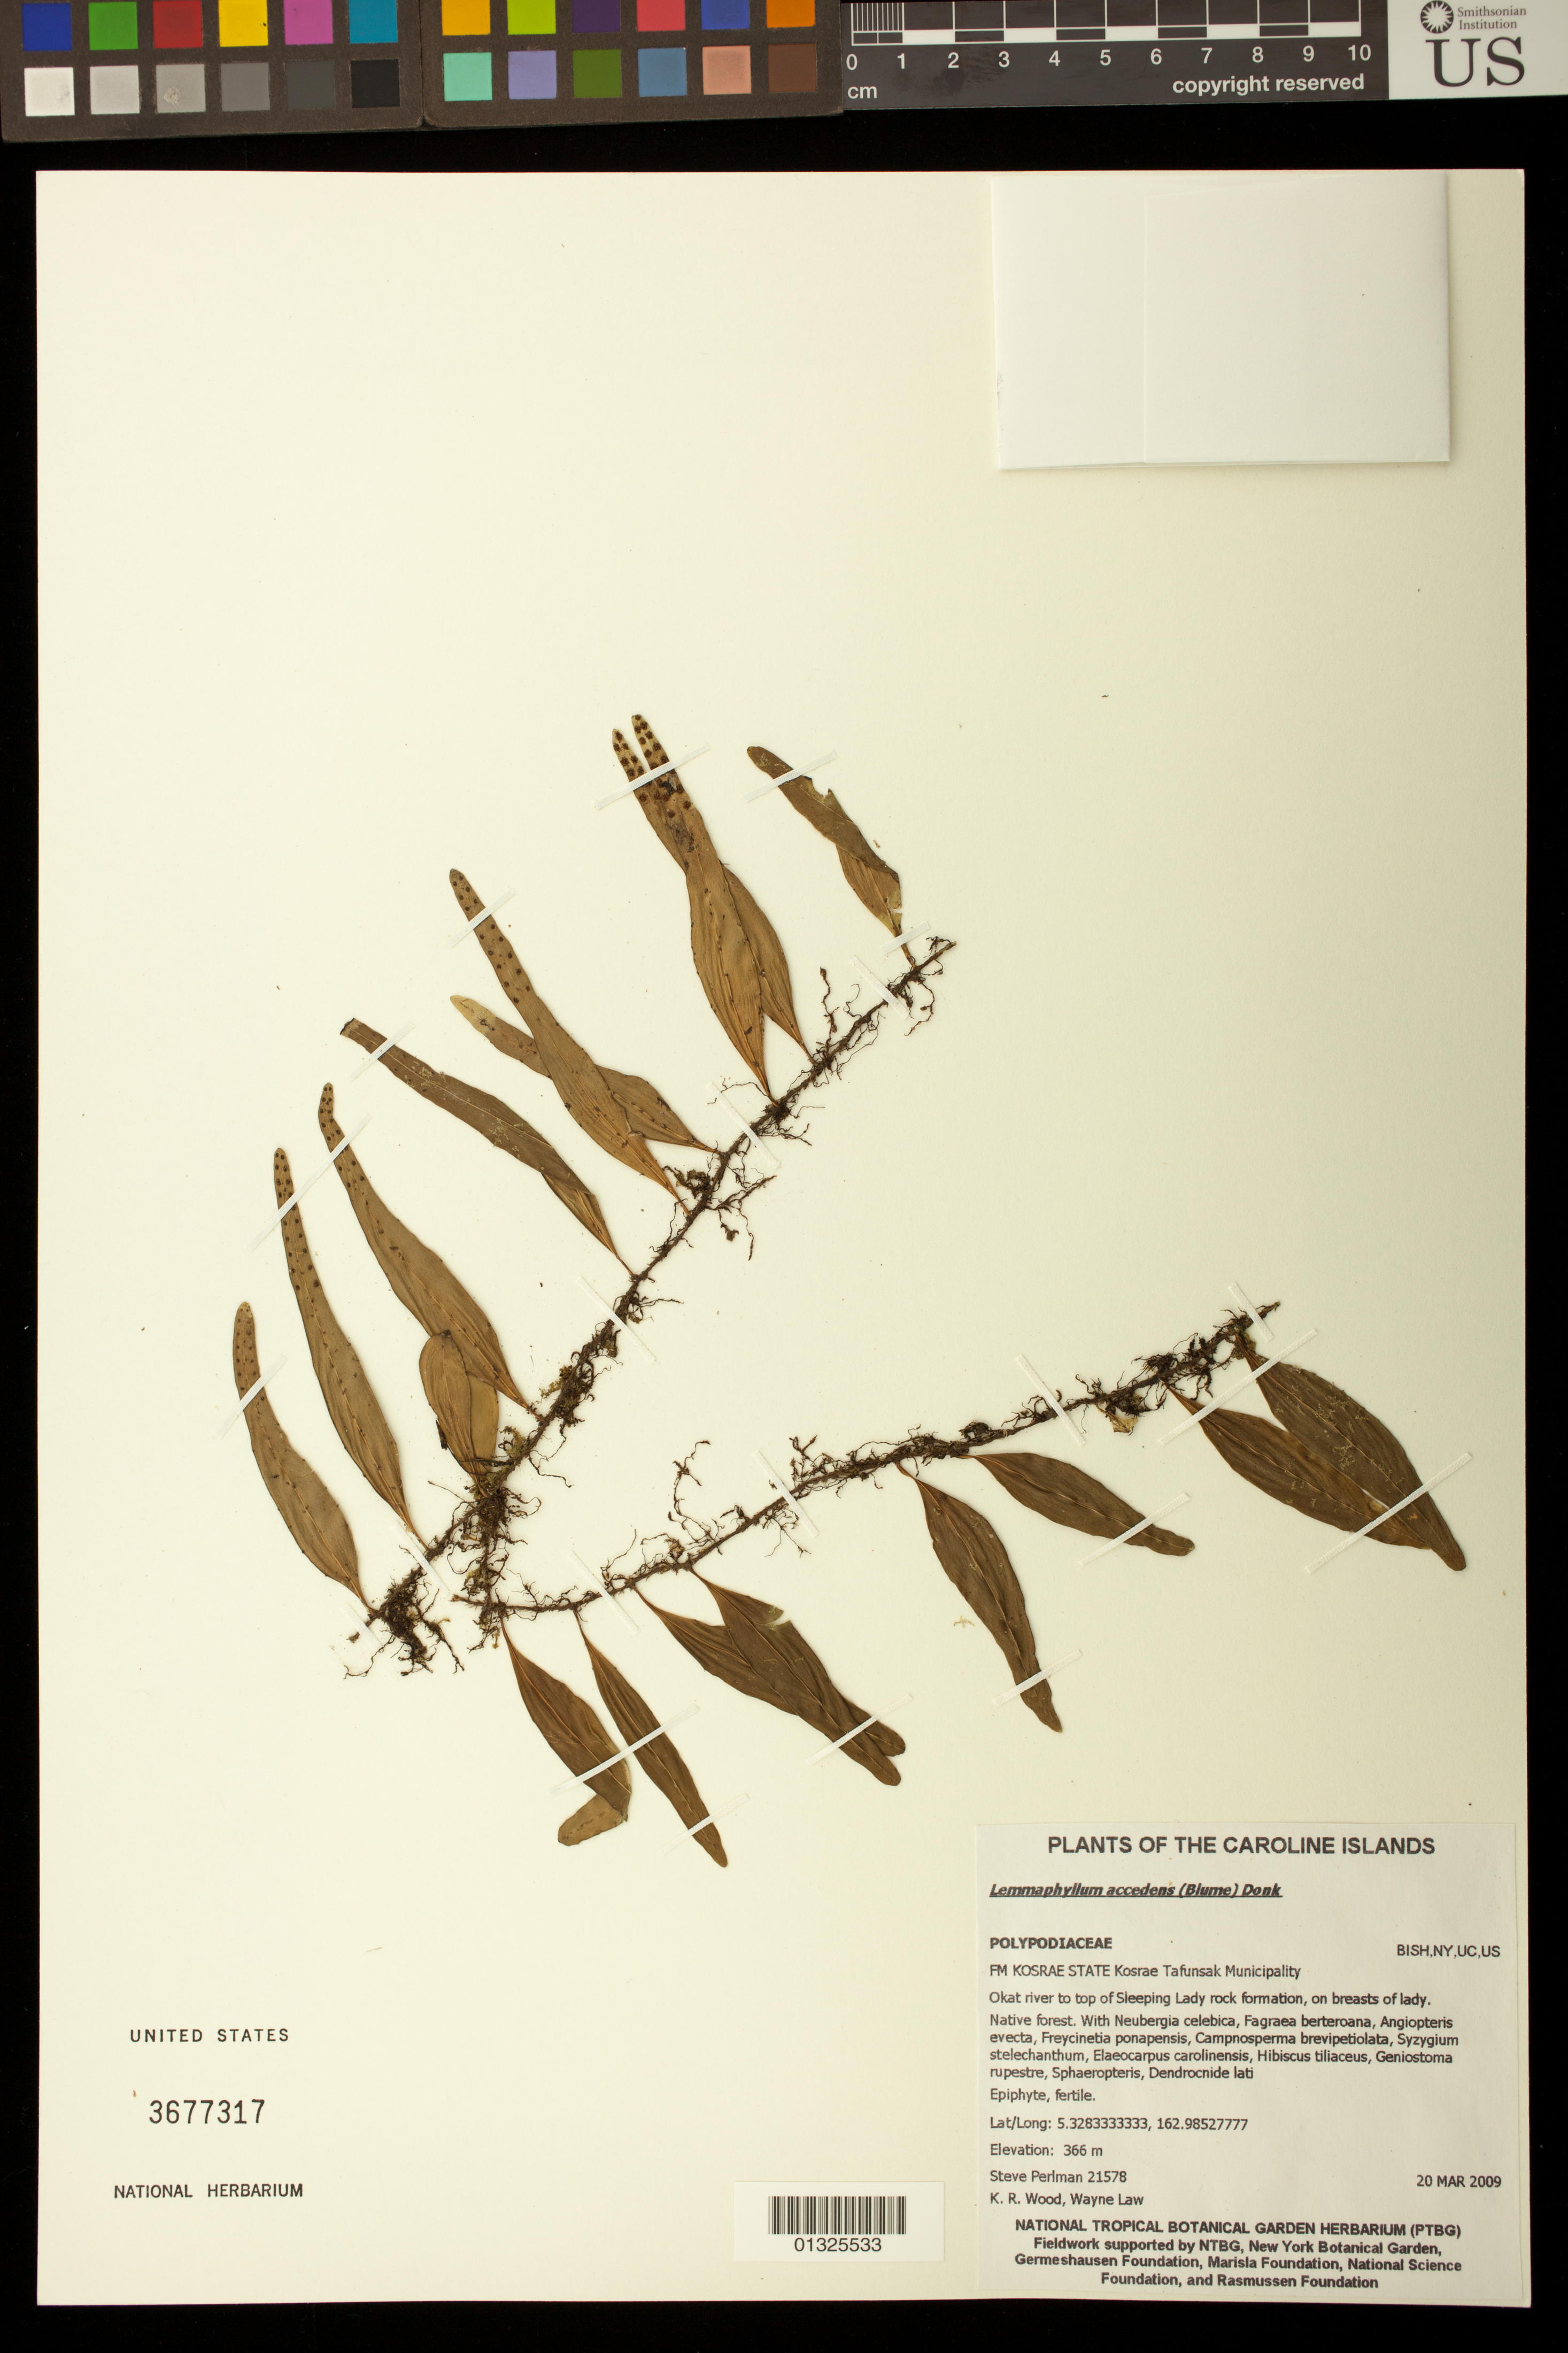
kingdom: Plantae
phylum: Tracheophyta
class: Polypodiopsida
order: Polypodiales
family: Polypodiaceae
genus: Lemmaphyllum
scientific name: Lemmaphyllum accedens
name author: (Blume) Donk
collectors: S. P. Perlman, K. R. Wood & W. Law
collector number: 21578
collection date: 2009-03-20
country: Micronesia, Federated States of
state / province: Kosrae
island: Kosrae [Kusaie]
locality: Tafunsak Municipality, Okat river to top of Sleeping Lady rock formation, on breasts of lady.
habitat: Native forest.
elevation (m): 366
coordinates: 5.3283333333, 162.98527777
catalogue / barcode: US 3677317